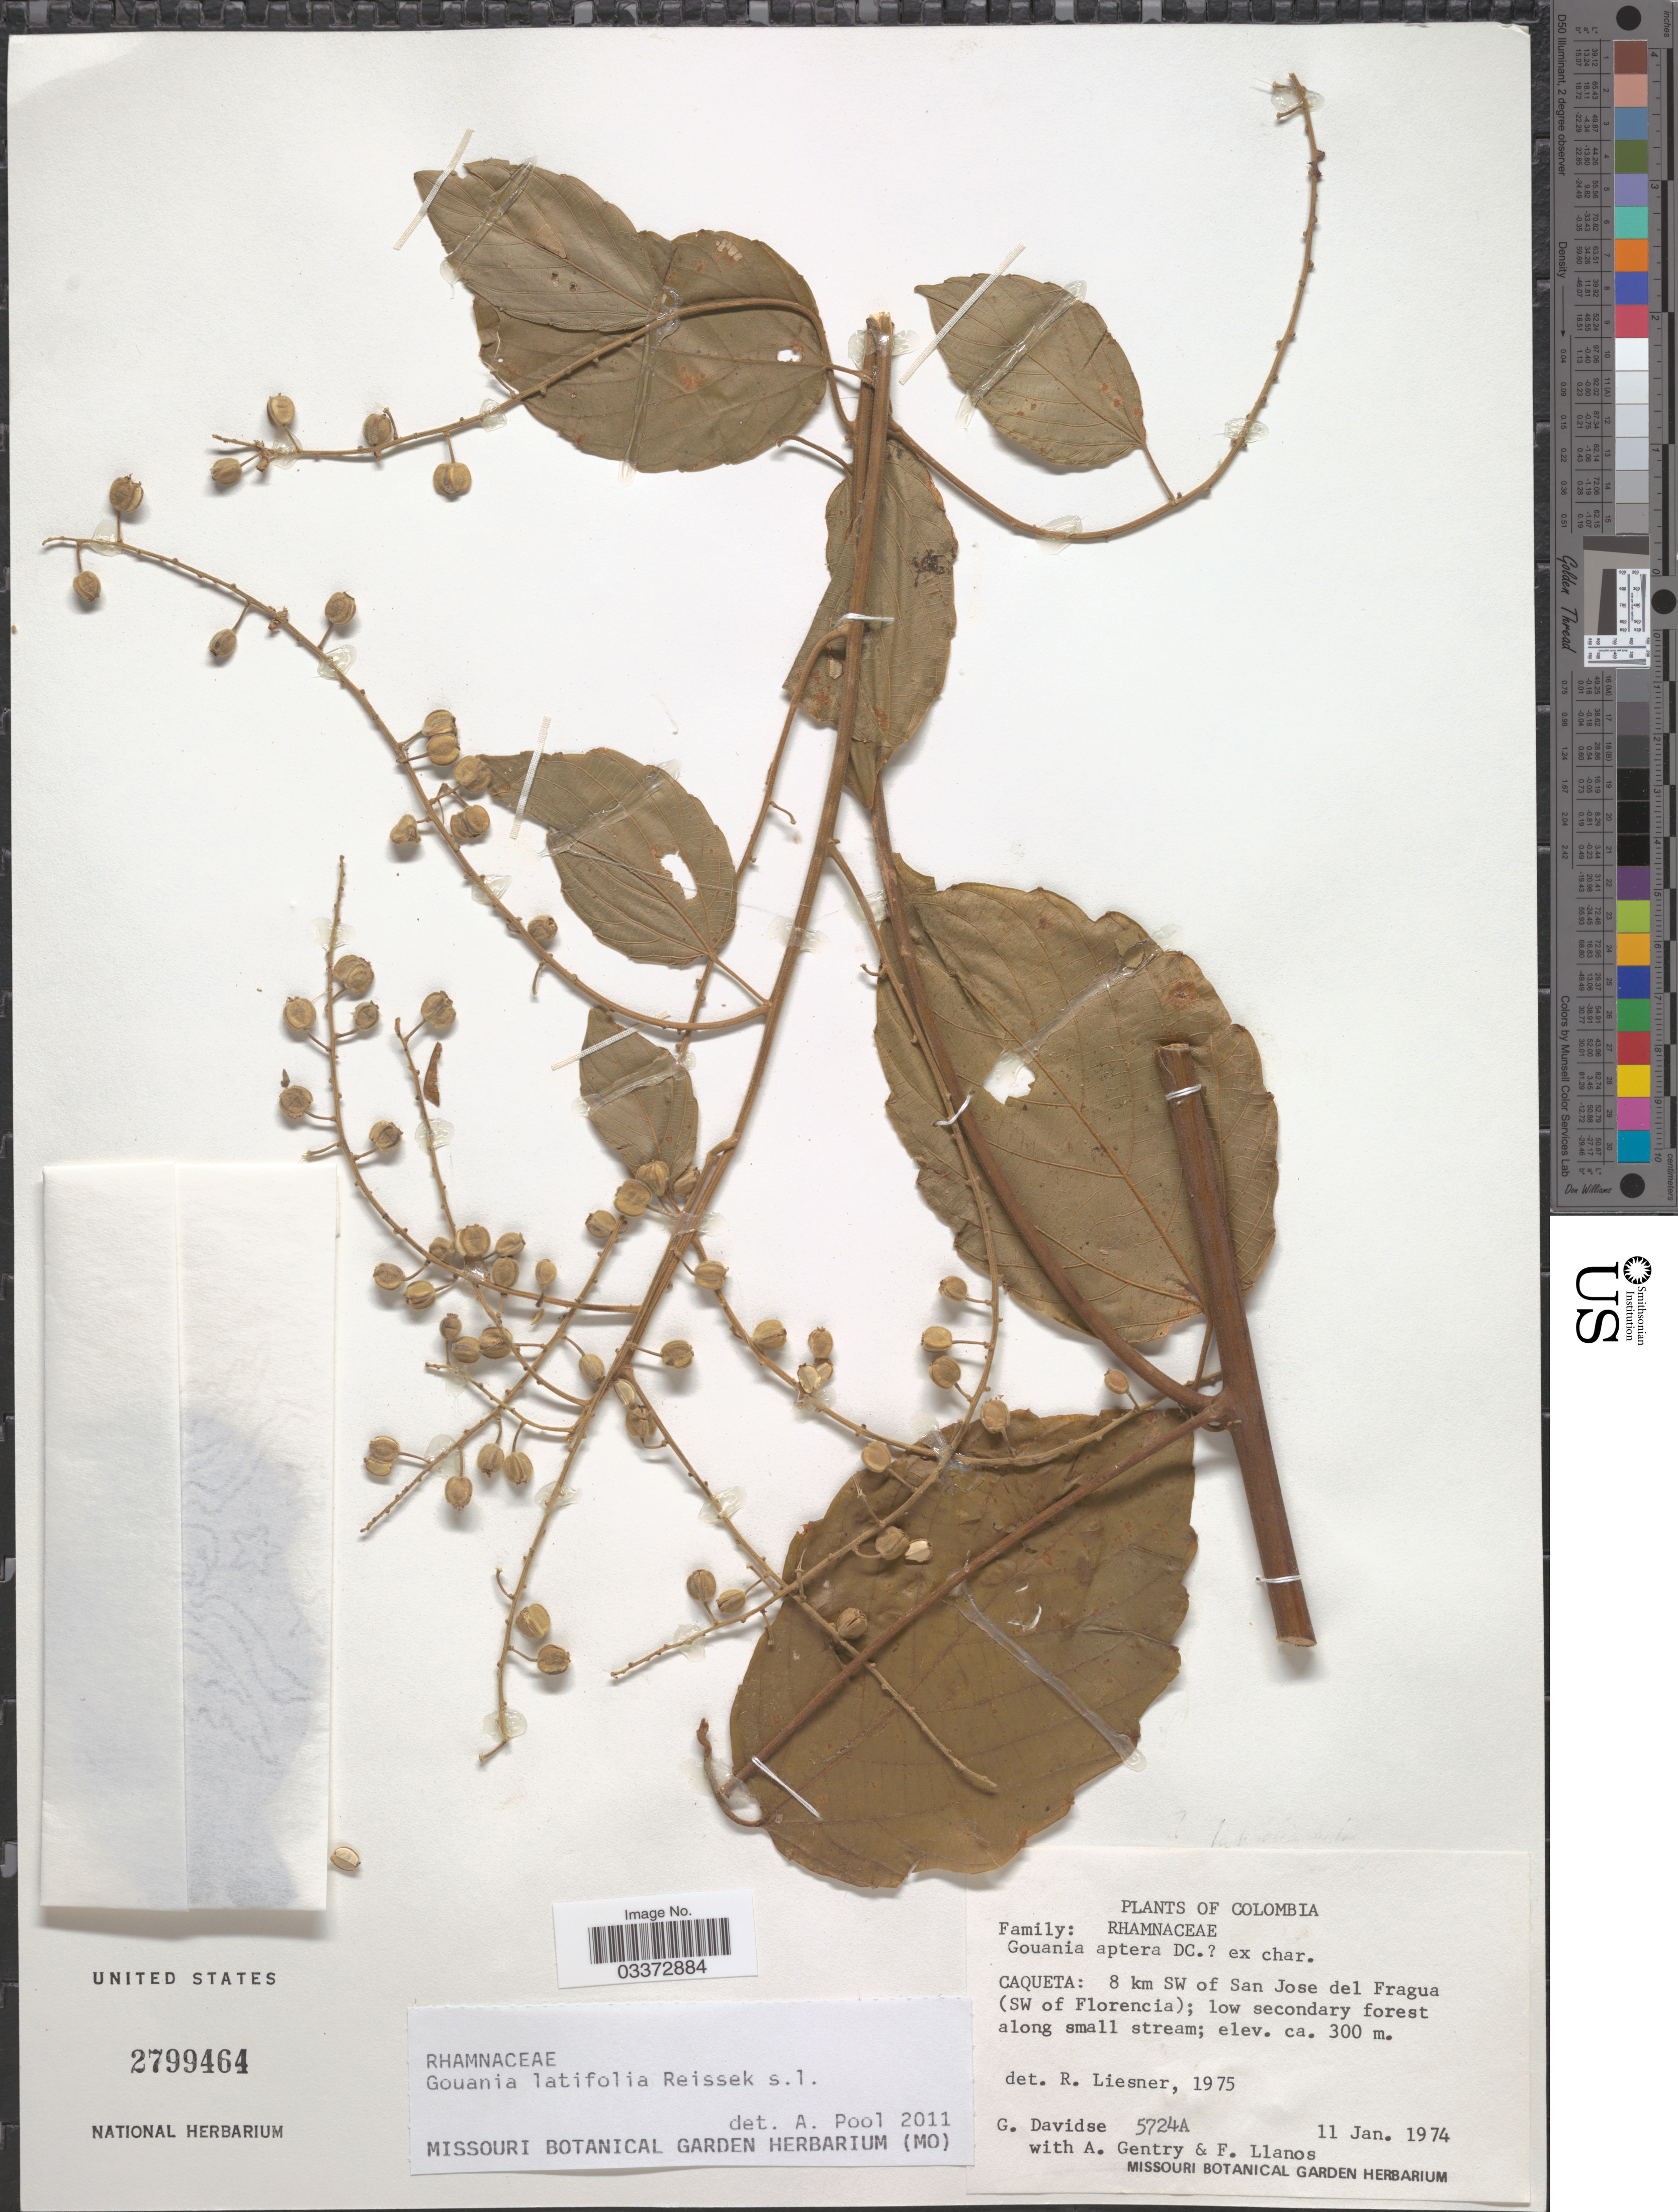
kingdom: Plantae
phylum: Tracheophyta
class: Magnoliopsida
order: Rosales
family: Rhamnaceae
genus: Gouania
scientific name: Gouania latifolia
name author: Reissek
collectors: G. Davidse, A. H. Gentry & F. Llanos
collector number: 5724A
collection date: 1974-01-11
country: Colombia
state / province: Caquetá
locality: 8 km SW of San Jose del Fragua (SW of Florencia).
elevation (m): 300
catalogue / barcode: US 2799464